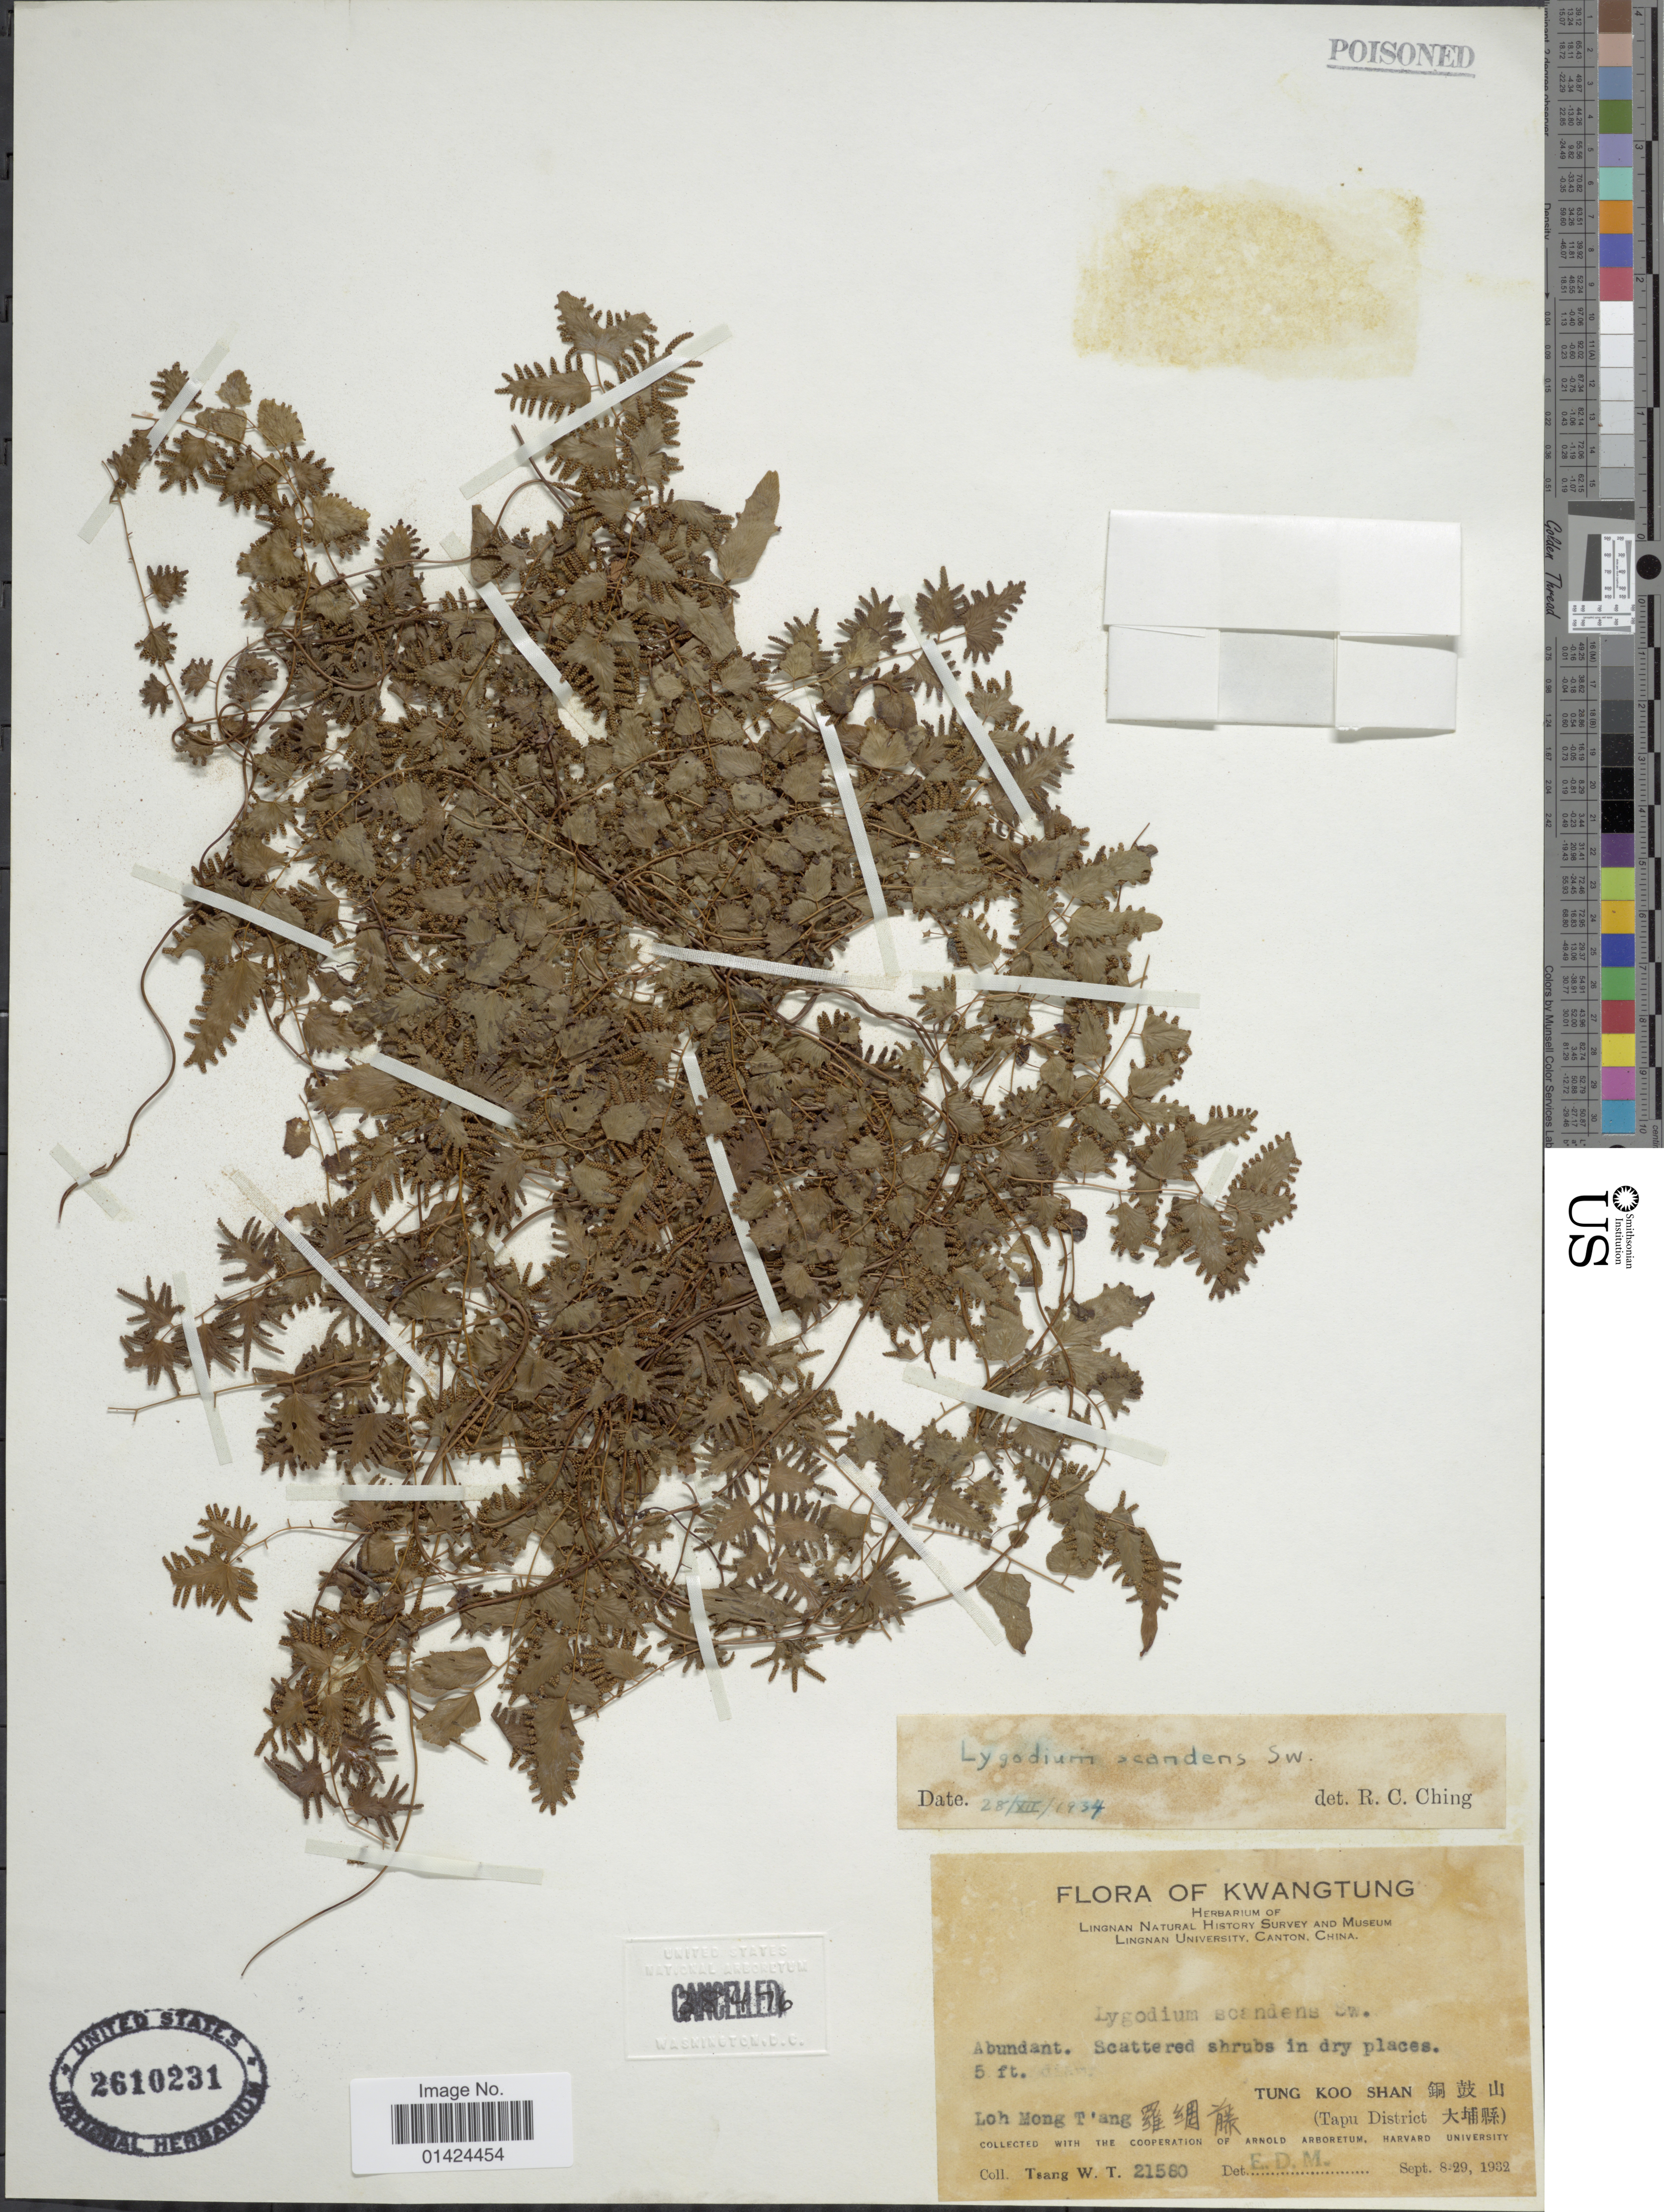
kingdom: Plantae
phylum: Tracheophyta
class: Polypodiopsida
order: Schizaeales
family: Lygodiaceae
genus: Lygodium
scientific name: Lygodium microphyllum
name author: (Cav.) R. Br.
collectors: W. T. Tsang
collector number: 21580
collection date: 1932-09-08/1932-09-29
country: China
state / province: Guangdong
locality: Kwangtung. Loh Mong T'ang. Tung Koo Shan (Tapu District).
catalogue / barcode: US 2610231